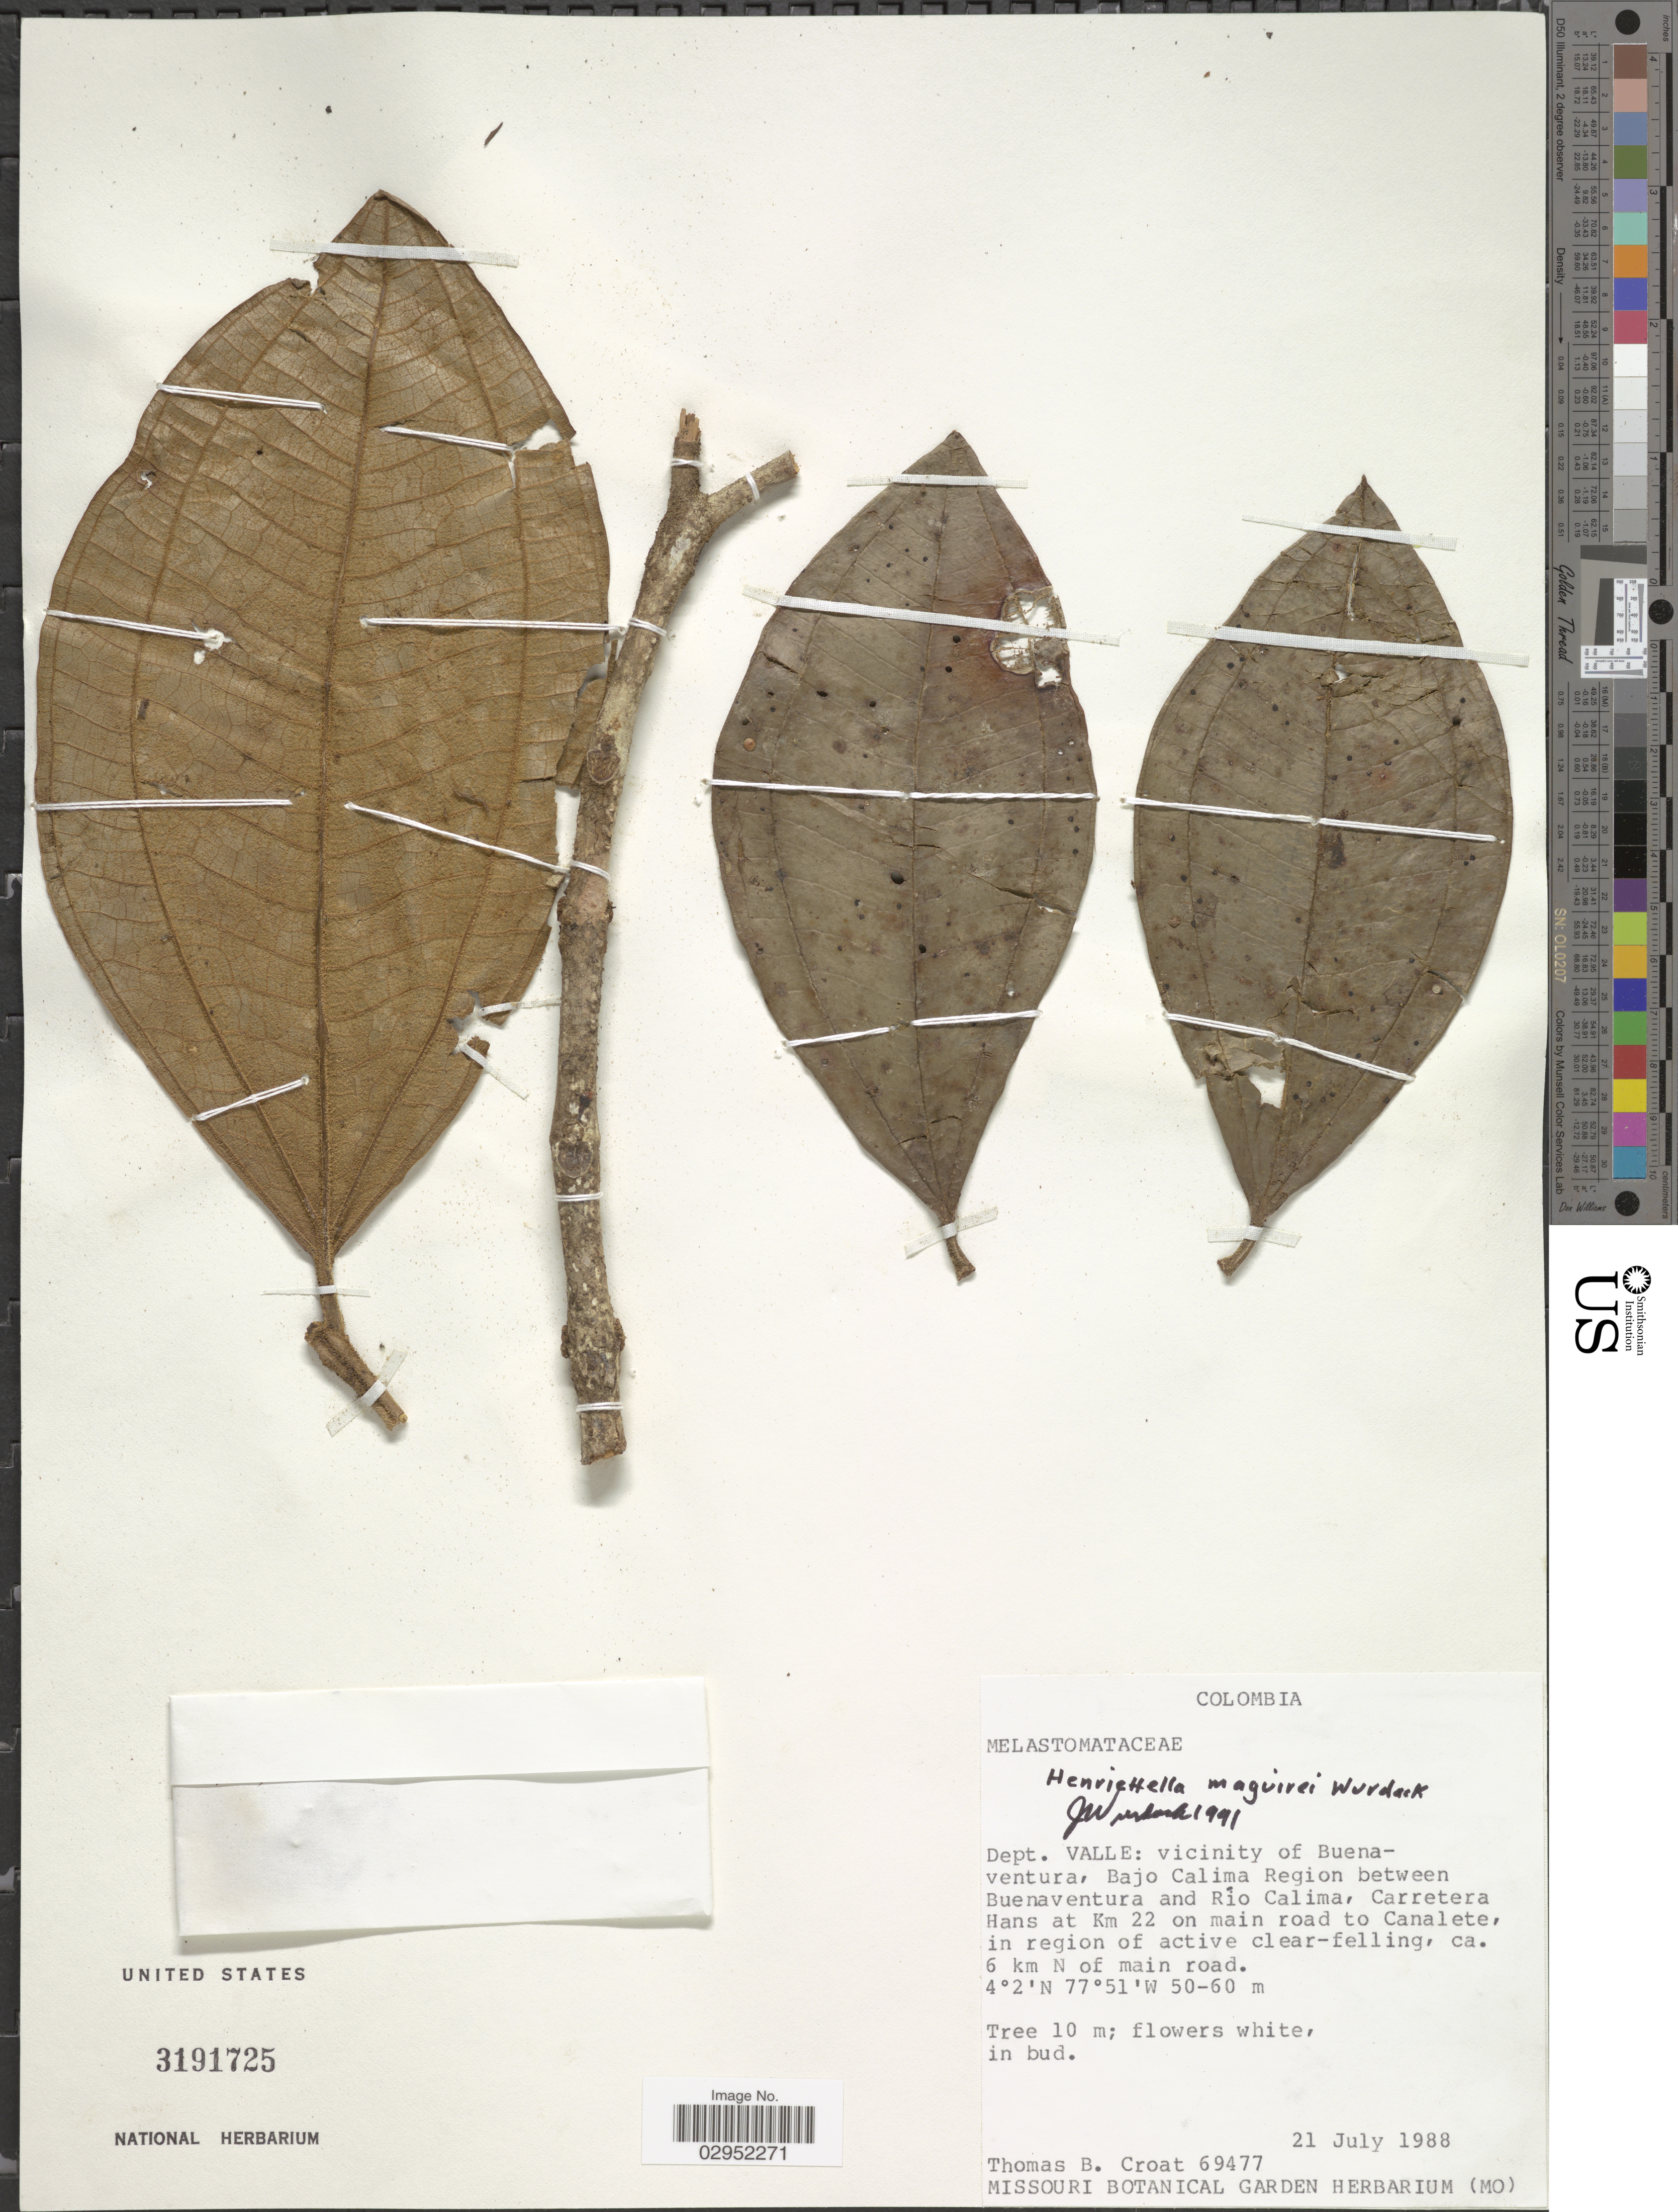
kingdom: Plantae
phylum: Tracheophyta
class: Magnoliopsida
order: Myrtales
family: Melastomataceae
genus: Henriettea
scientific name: Henriettea maguirei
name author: (Wurdack) Penneys et al.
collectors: T. B. Croat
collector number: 69477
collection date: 1988-07-21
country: Colombia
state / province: Valle del Cauca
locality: Dept. Valle: vicinity of Buenaventura, Bajo Calima Region between Buenaventura and Río Calima, Carretera Hans at Km 22 on main road to Canalete, in region of active clear-felling, ca. 6 km N of main road.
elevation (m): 50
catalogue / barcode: US 3191725